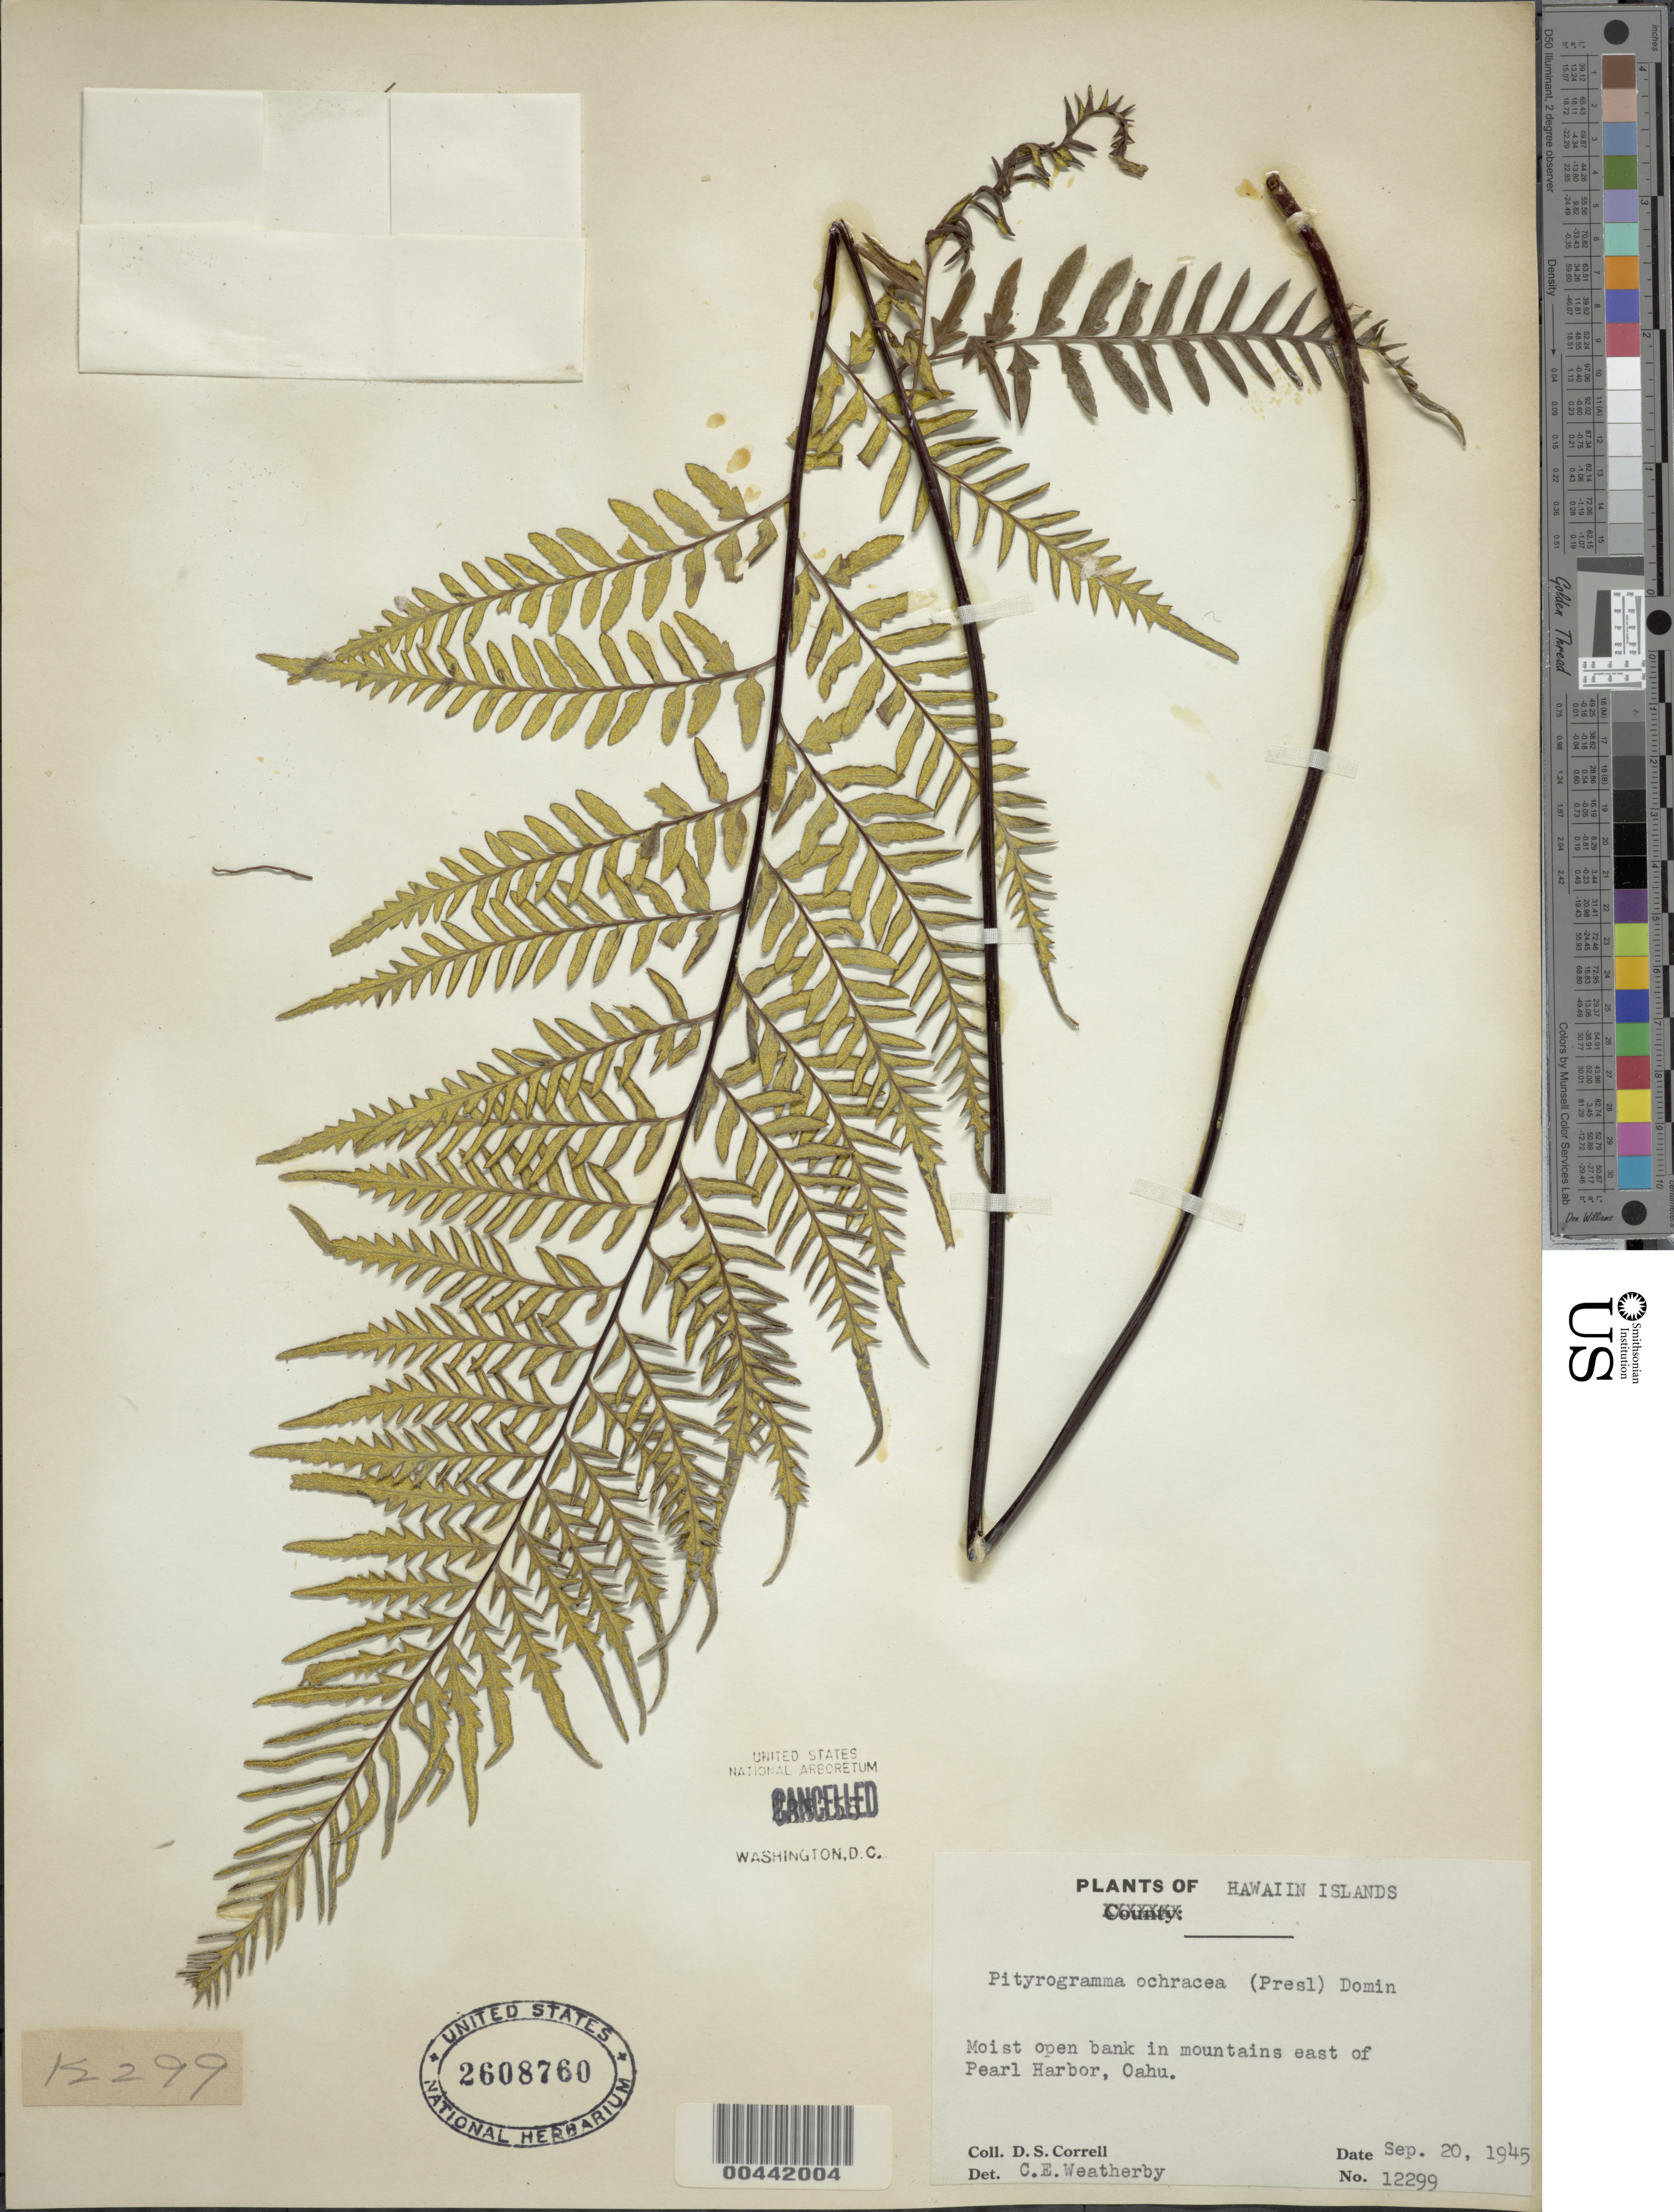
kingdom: Plantae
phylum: Tracheophyta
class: Polypodiopsida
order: Polypodiales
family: Pteridaceae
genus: Pityrogramma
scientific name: Pityrogramma austroamericana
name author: Domin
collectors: D. S. Correll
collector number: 12299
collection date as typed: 20 Sep 1945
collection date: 1945-09-20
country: United States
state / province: Hawaii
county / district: Honolulu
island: Oahu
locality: Mts. E of Pearl Harbor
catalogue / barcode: US 2608760